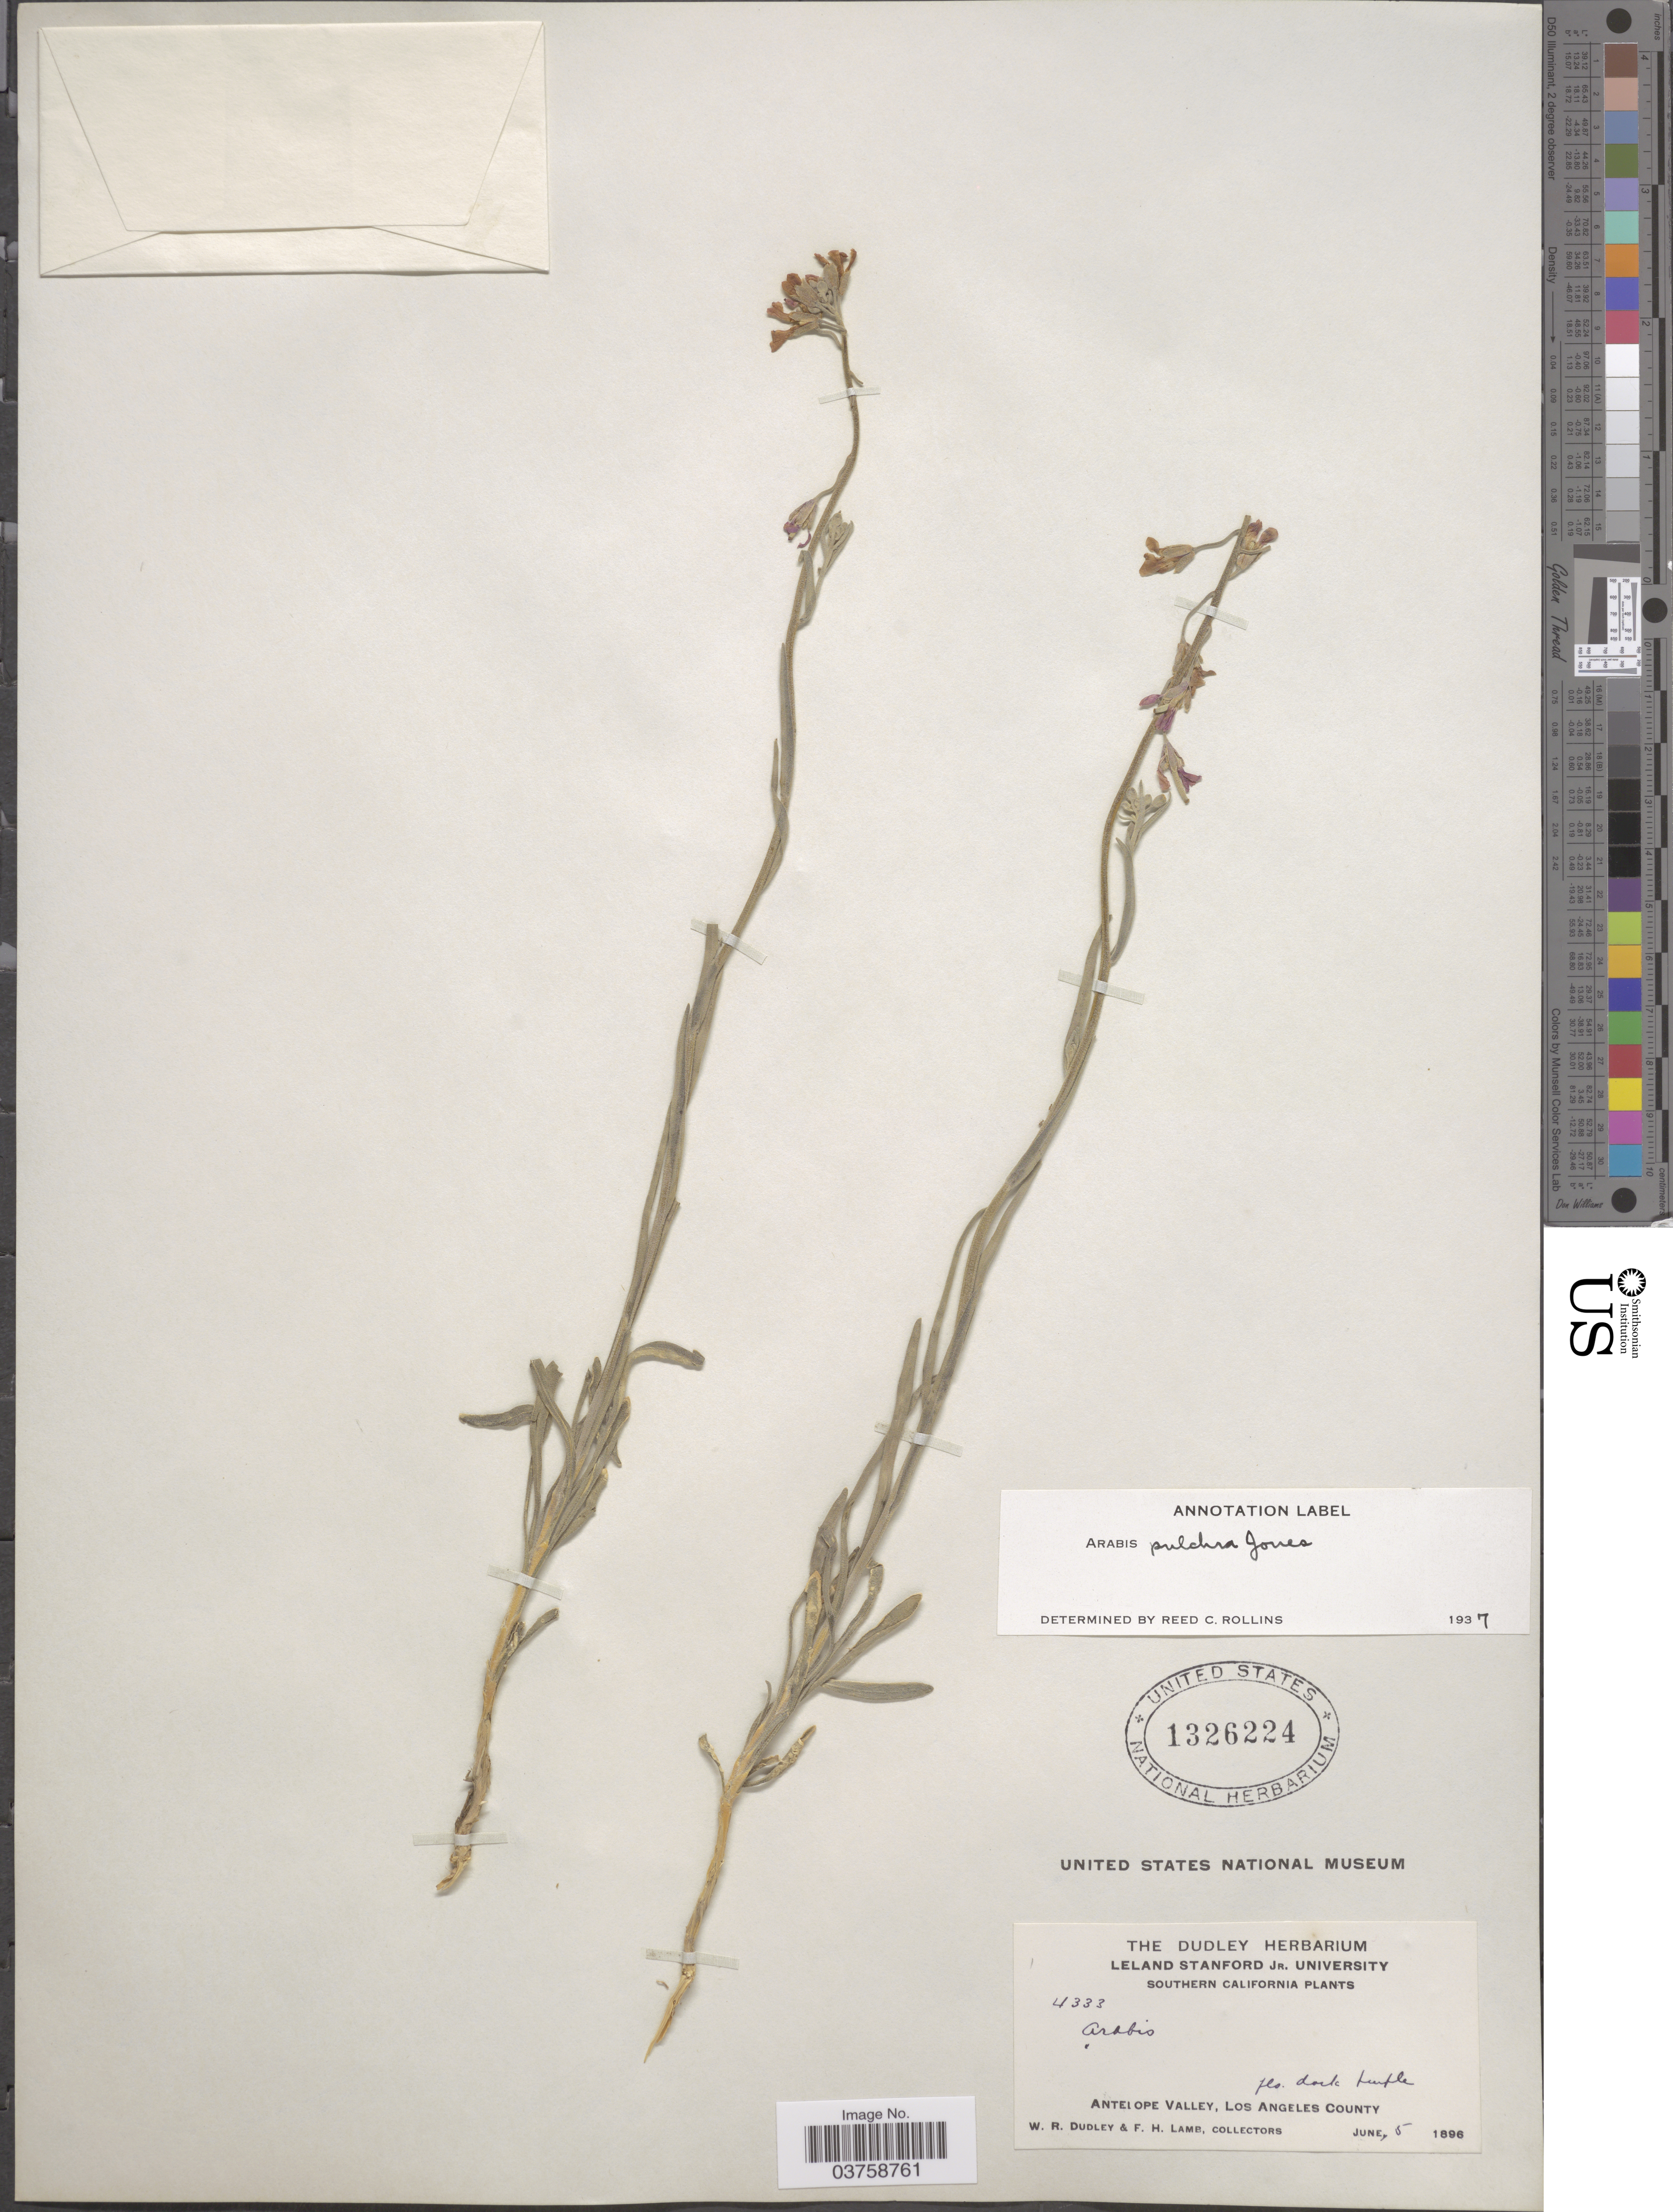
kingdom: Plantae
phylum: Tracheophyta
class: Magnoliopsida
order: Brassicales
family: Brassicaceae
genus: Arabis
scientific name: Arabis pulchra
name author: M.E. Jones ex S. Watson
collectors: W. Dudley & F. H. Lamb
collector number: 4333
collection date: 1896-06-05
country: United States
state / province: California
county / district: Los Angeles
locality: Southern California. Antelope Valley, Los Angeles County.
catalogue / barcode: US 1326224